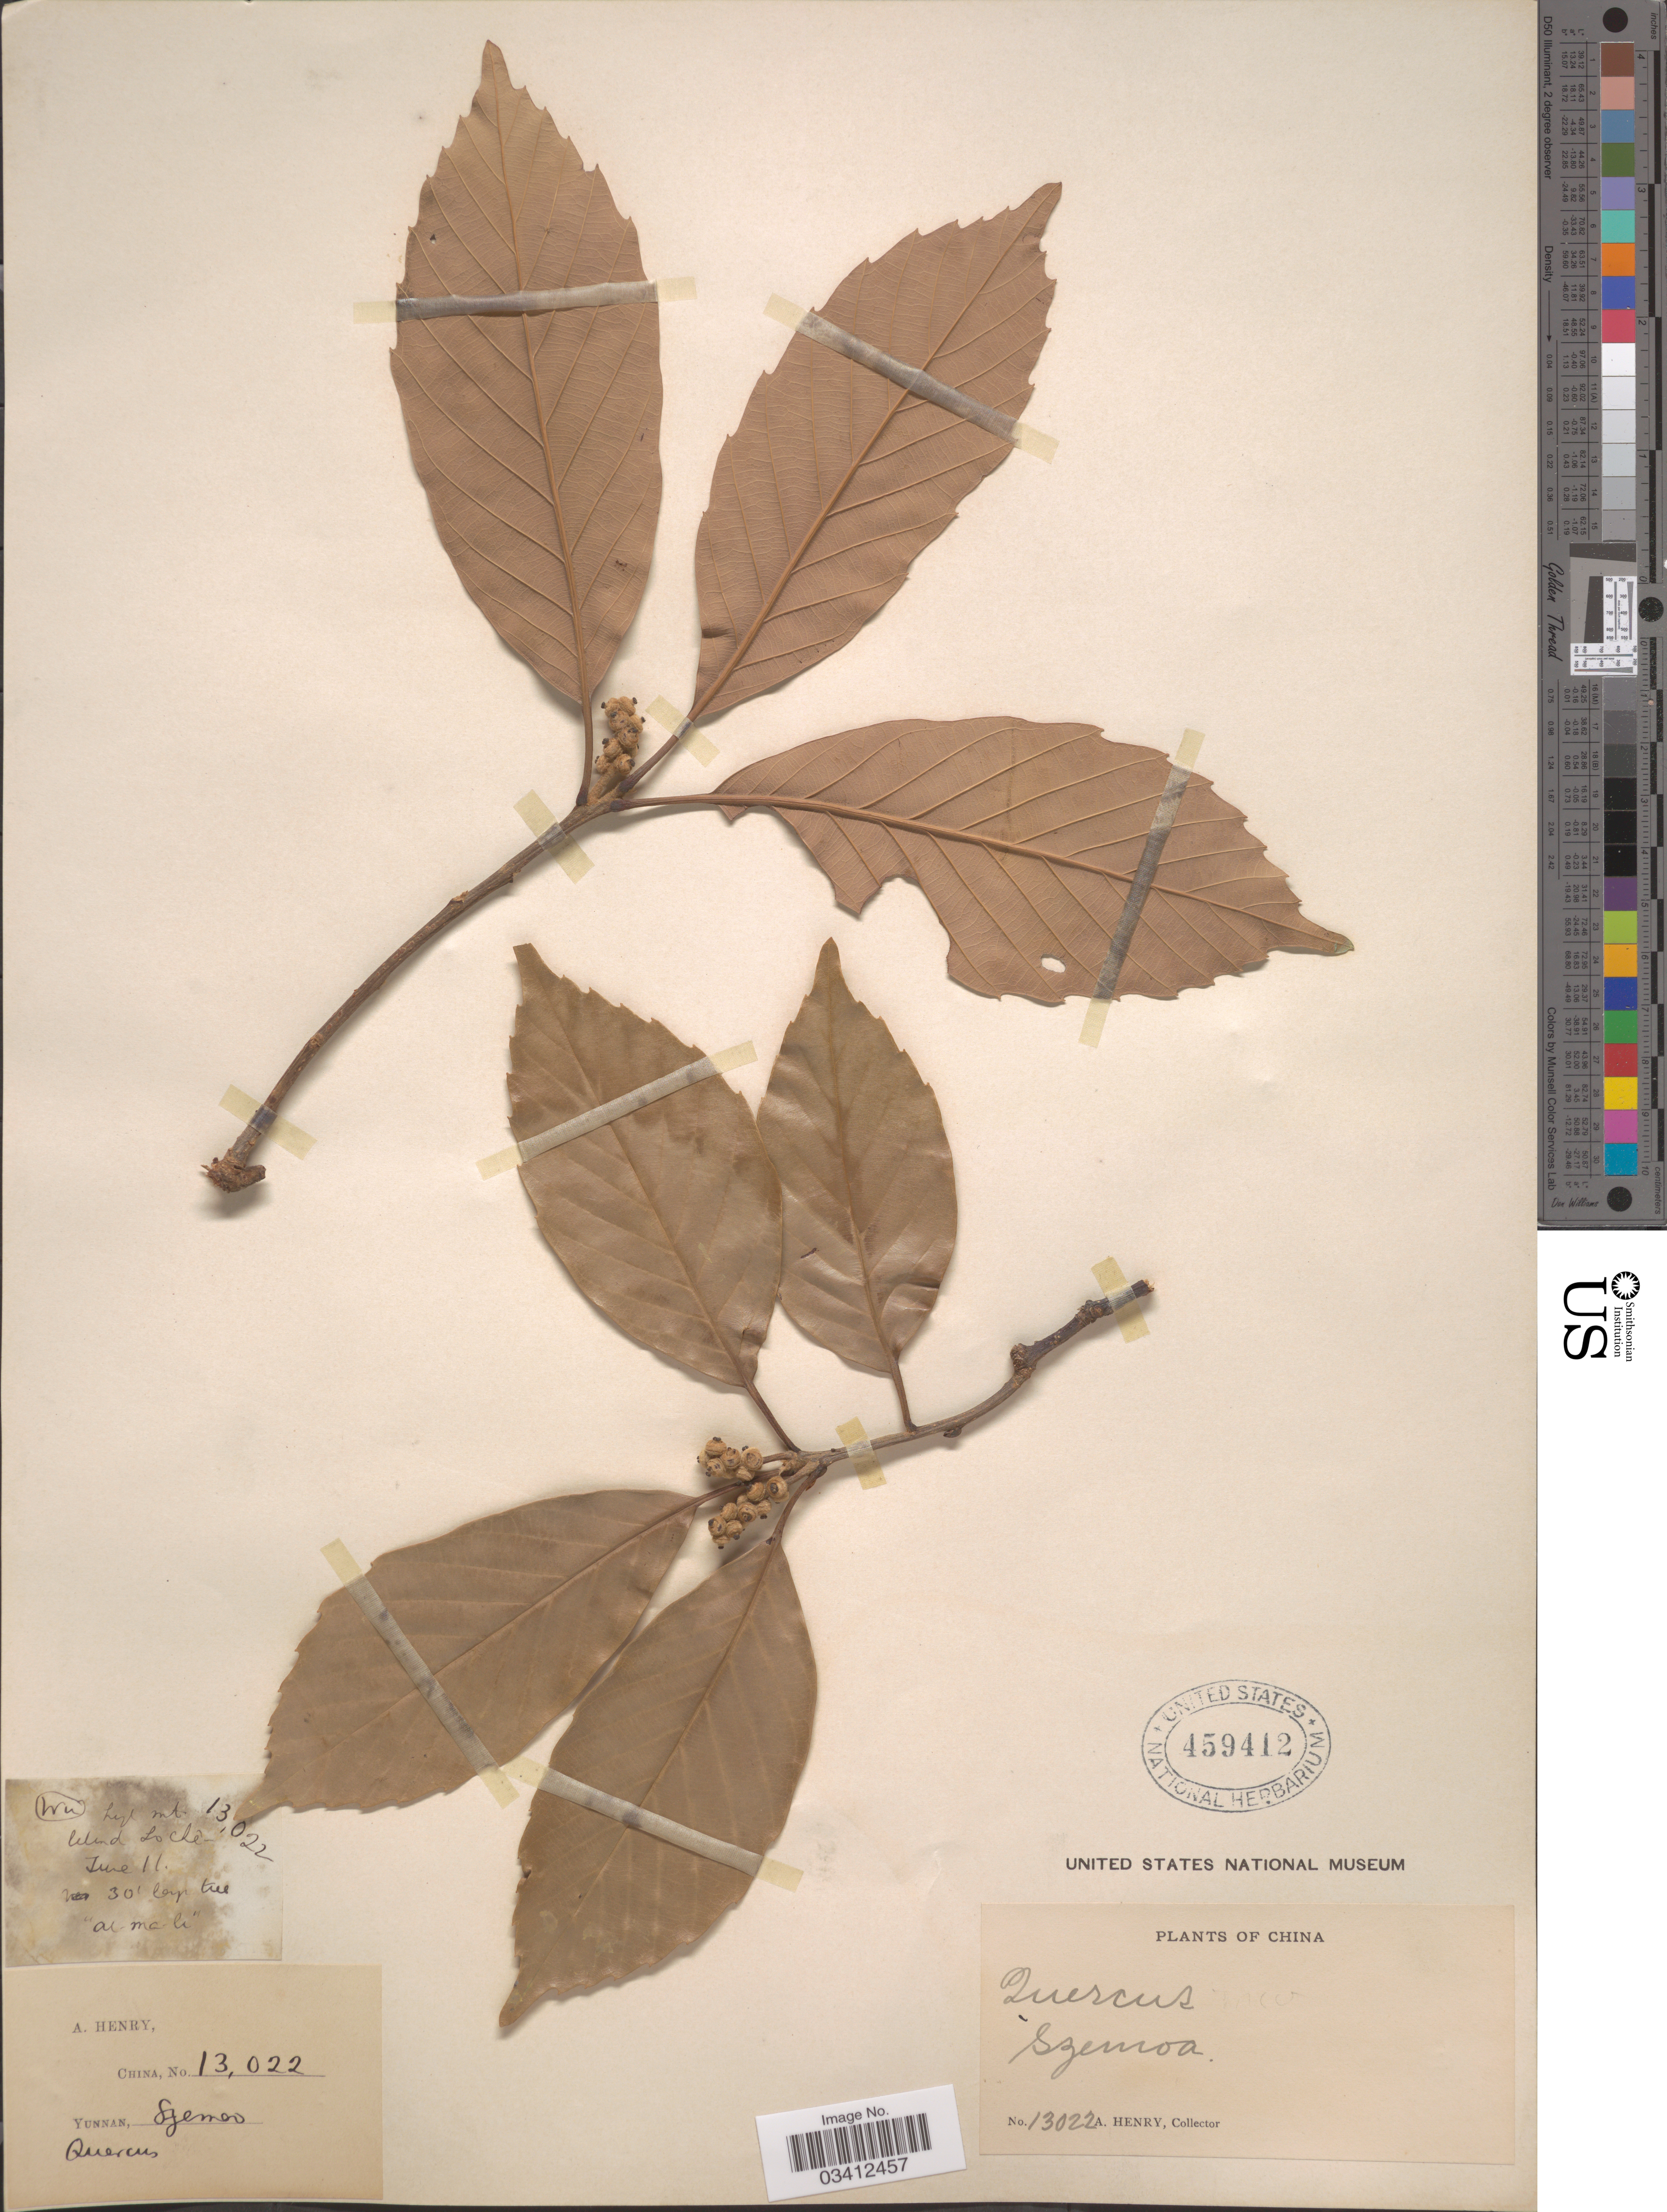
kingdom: Plantae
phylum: Tracheophyta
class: Magnoliopsida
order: Fagales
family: Fagaceae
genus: Quercus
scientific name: Quercus sp.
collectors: A. Henry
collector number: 13022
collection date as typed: Transcribed d/m/y: /6/11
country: China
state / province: Yunnan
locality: Szemoa.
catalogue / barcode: US 459412